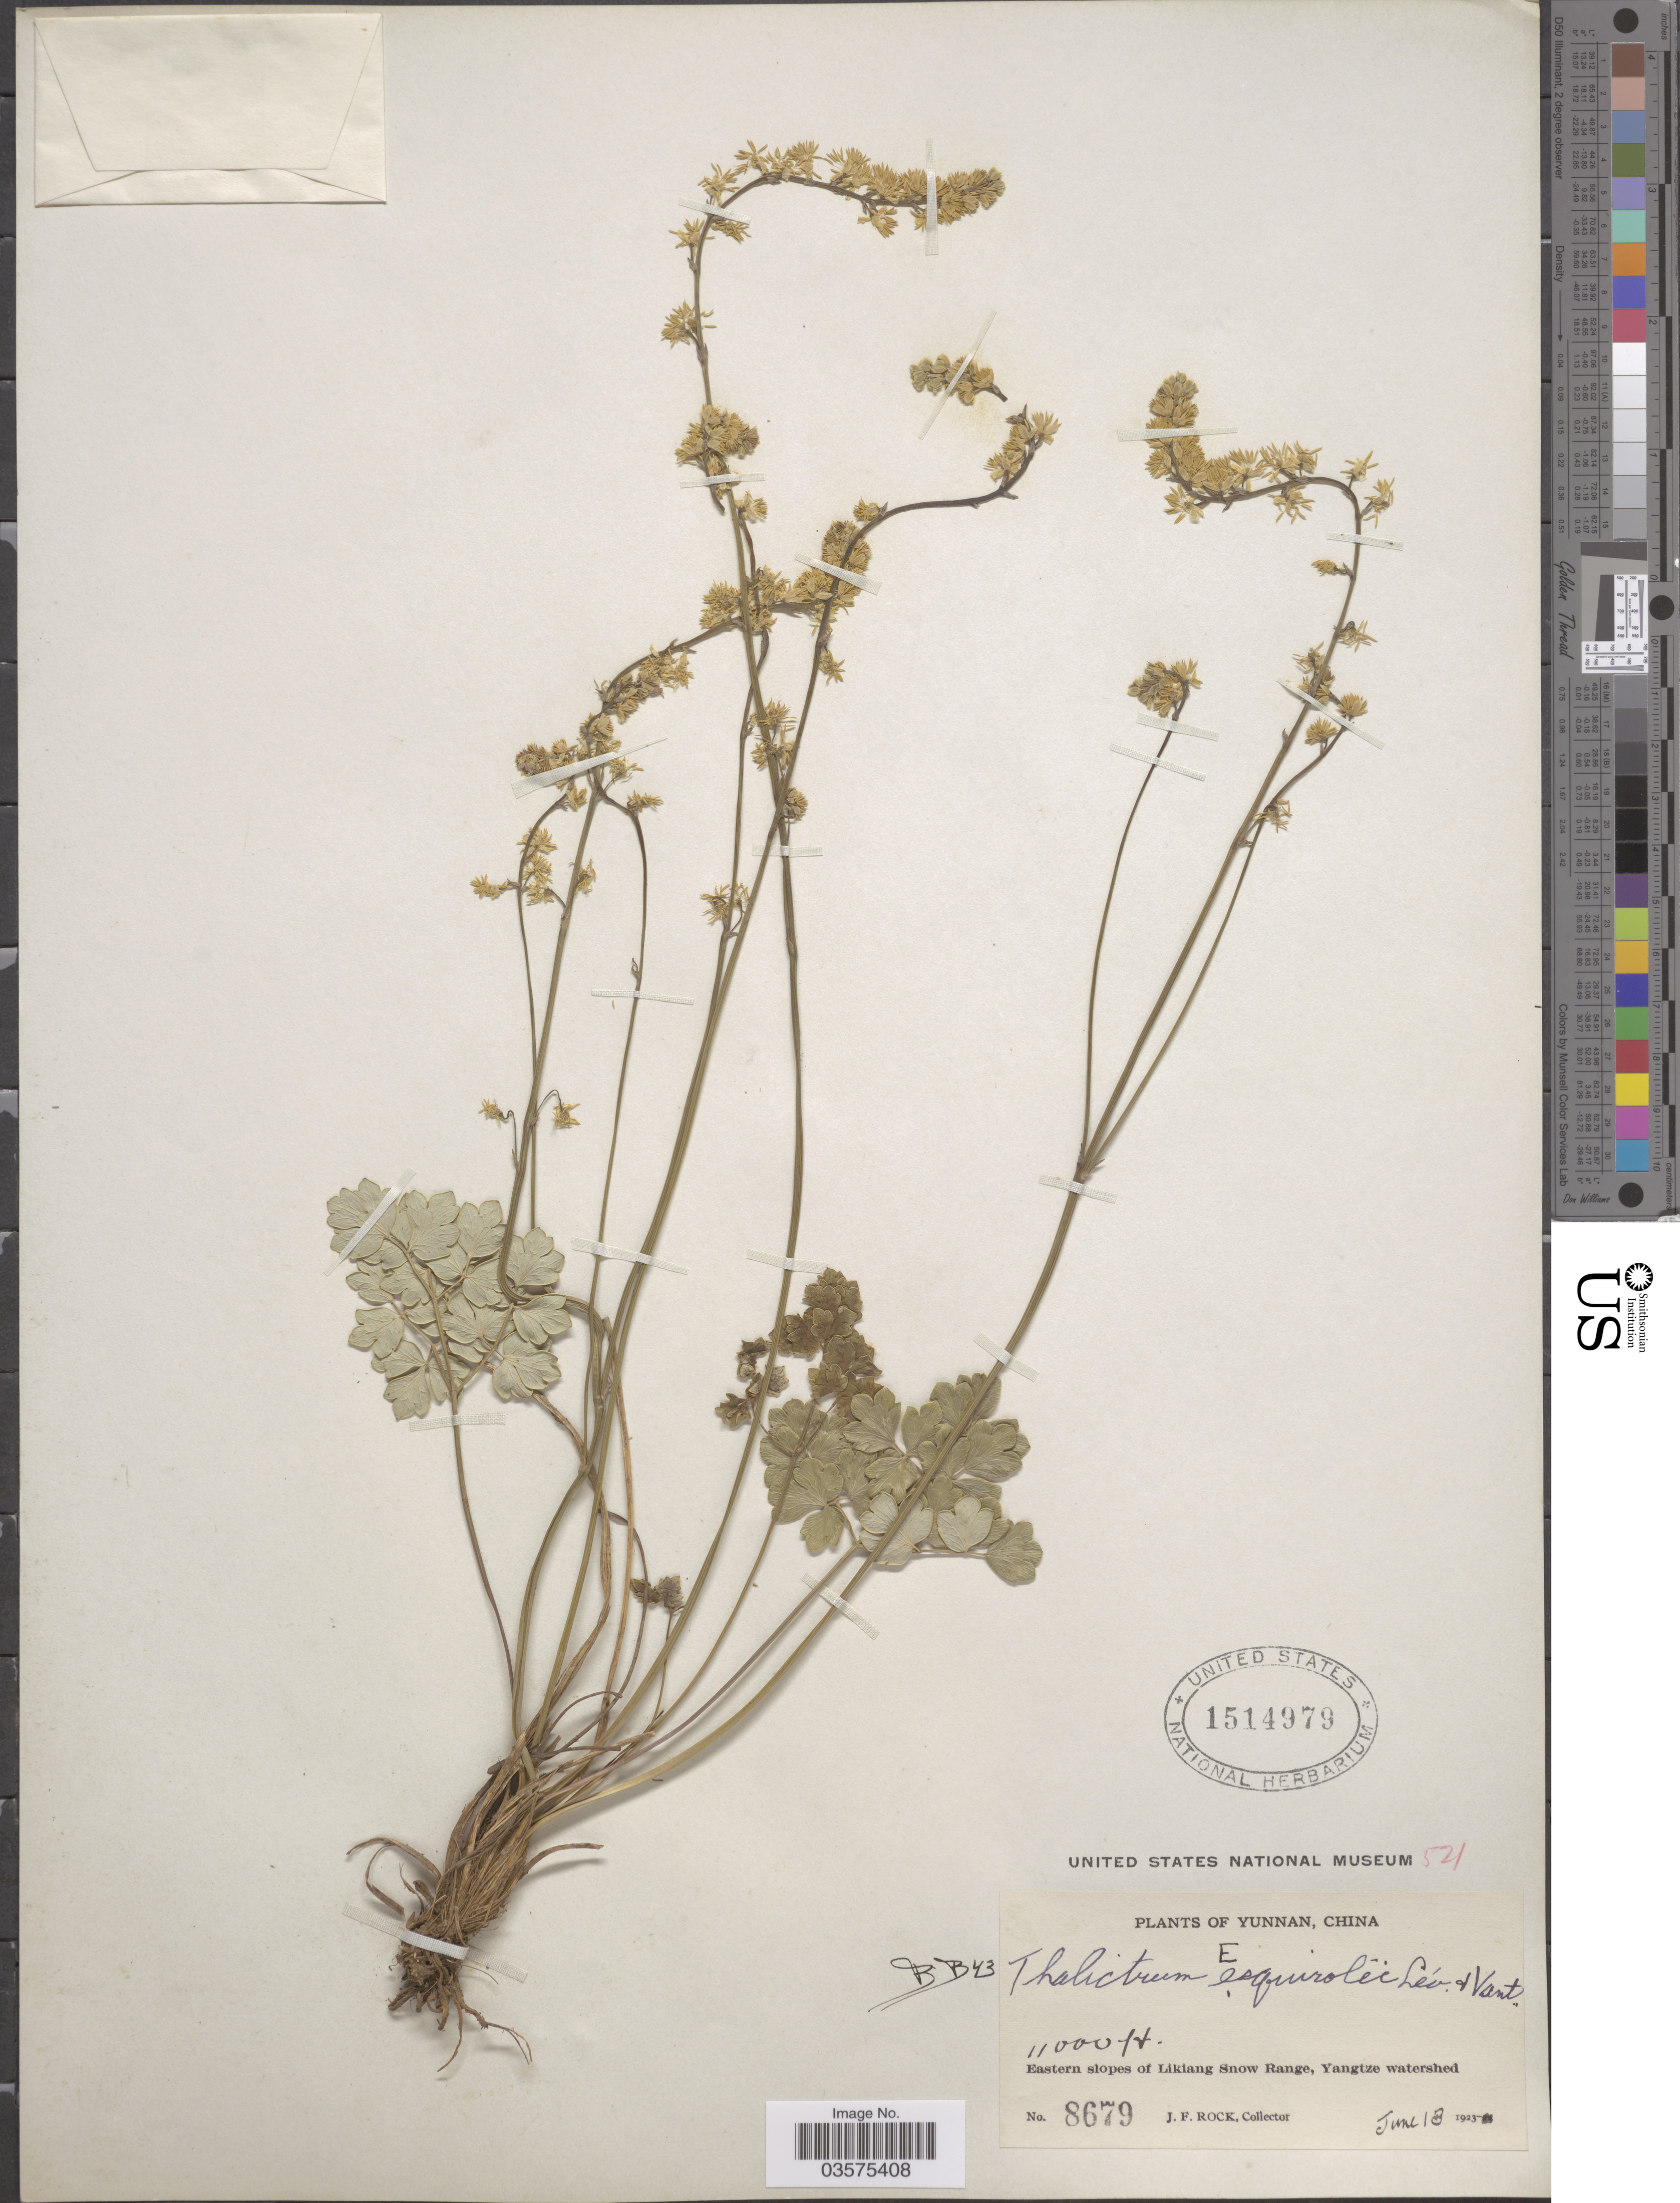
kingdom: Plantae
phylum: Tracheophyta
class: Magnoliopsida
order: Ranunculales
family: Ranunculaceae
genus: Thalictrum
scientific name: Thalictrum esquirolii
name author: H. Lév. & Vaniot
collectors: J. Rock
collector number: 8679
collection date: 1923-06-18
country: China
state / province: Yunnan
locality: Eastern slopes of Likiang Snow Range, Yangtze watershed.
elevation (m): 3353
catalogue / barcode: US 1514979